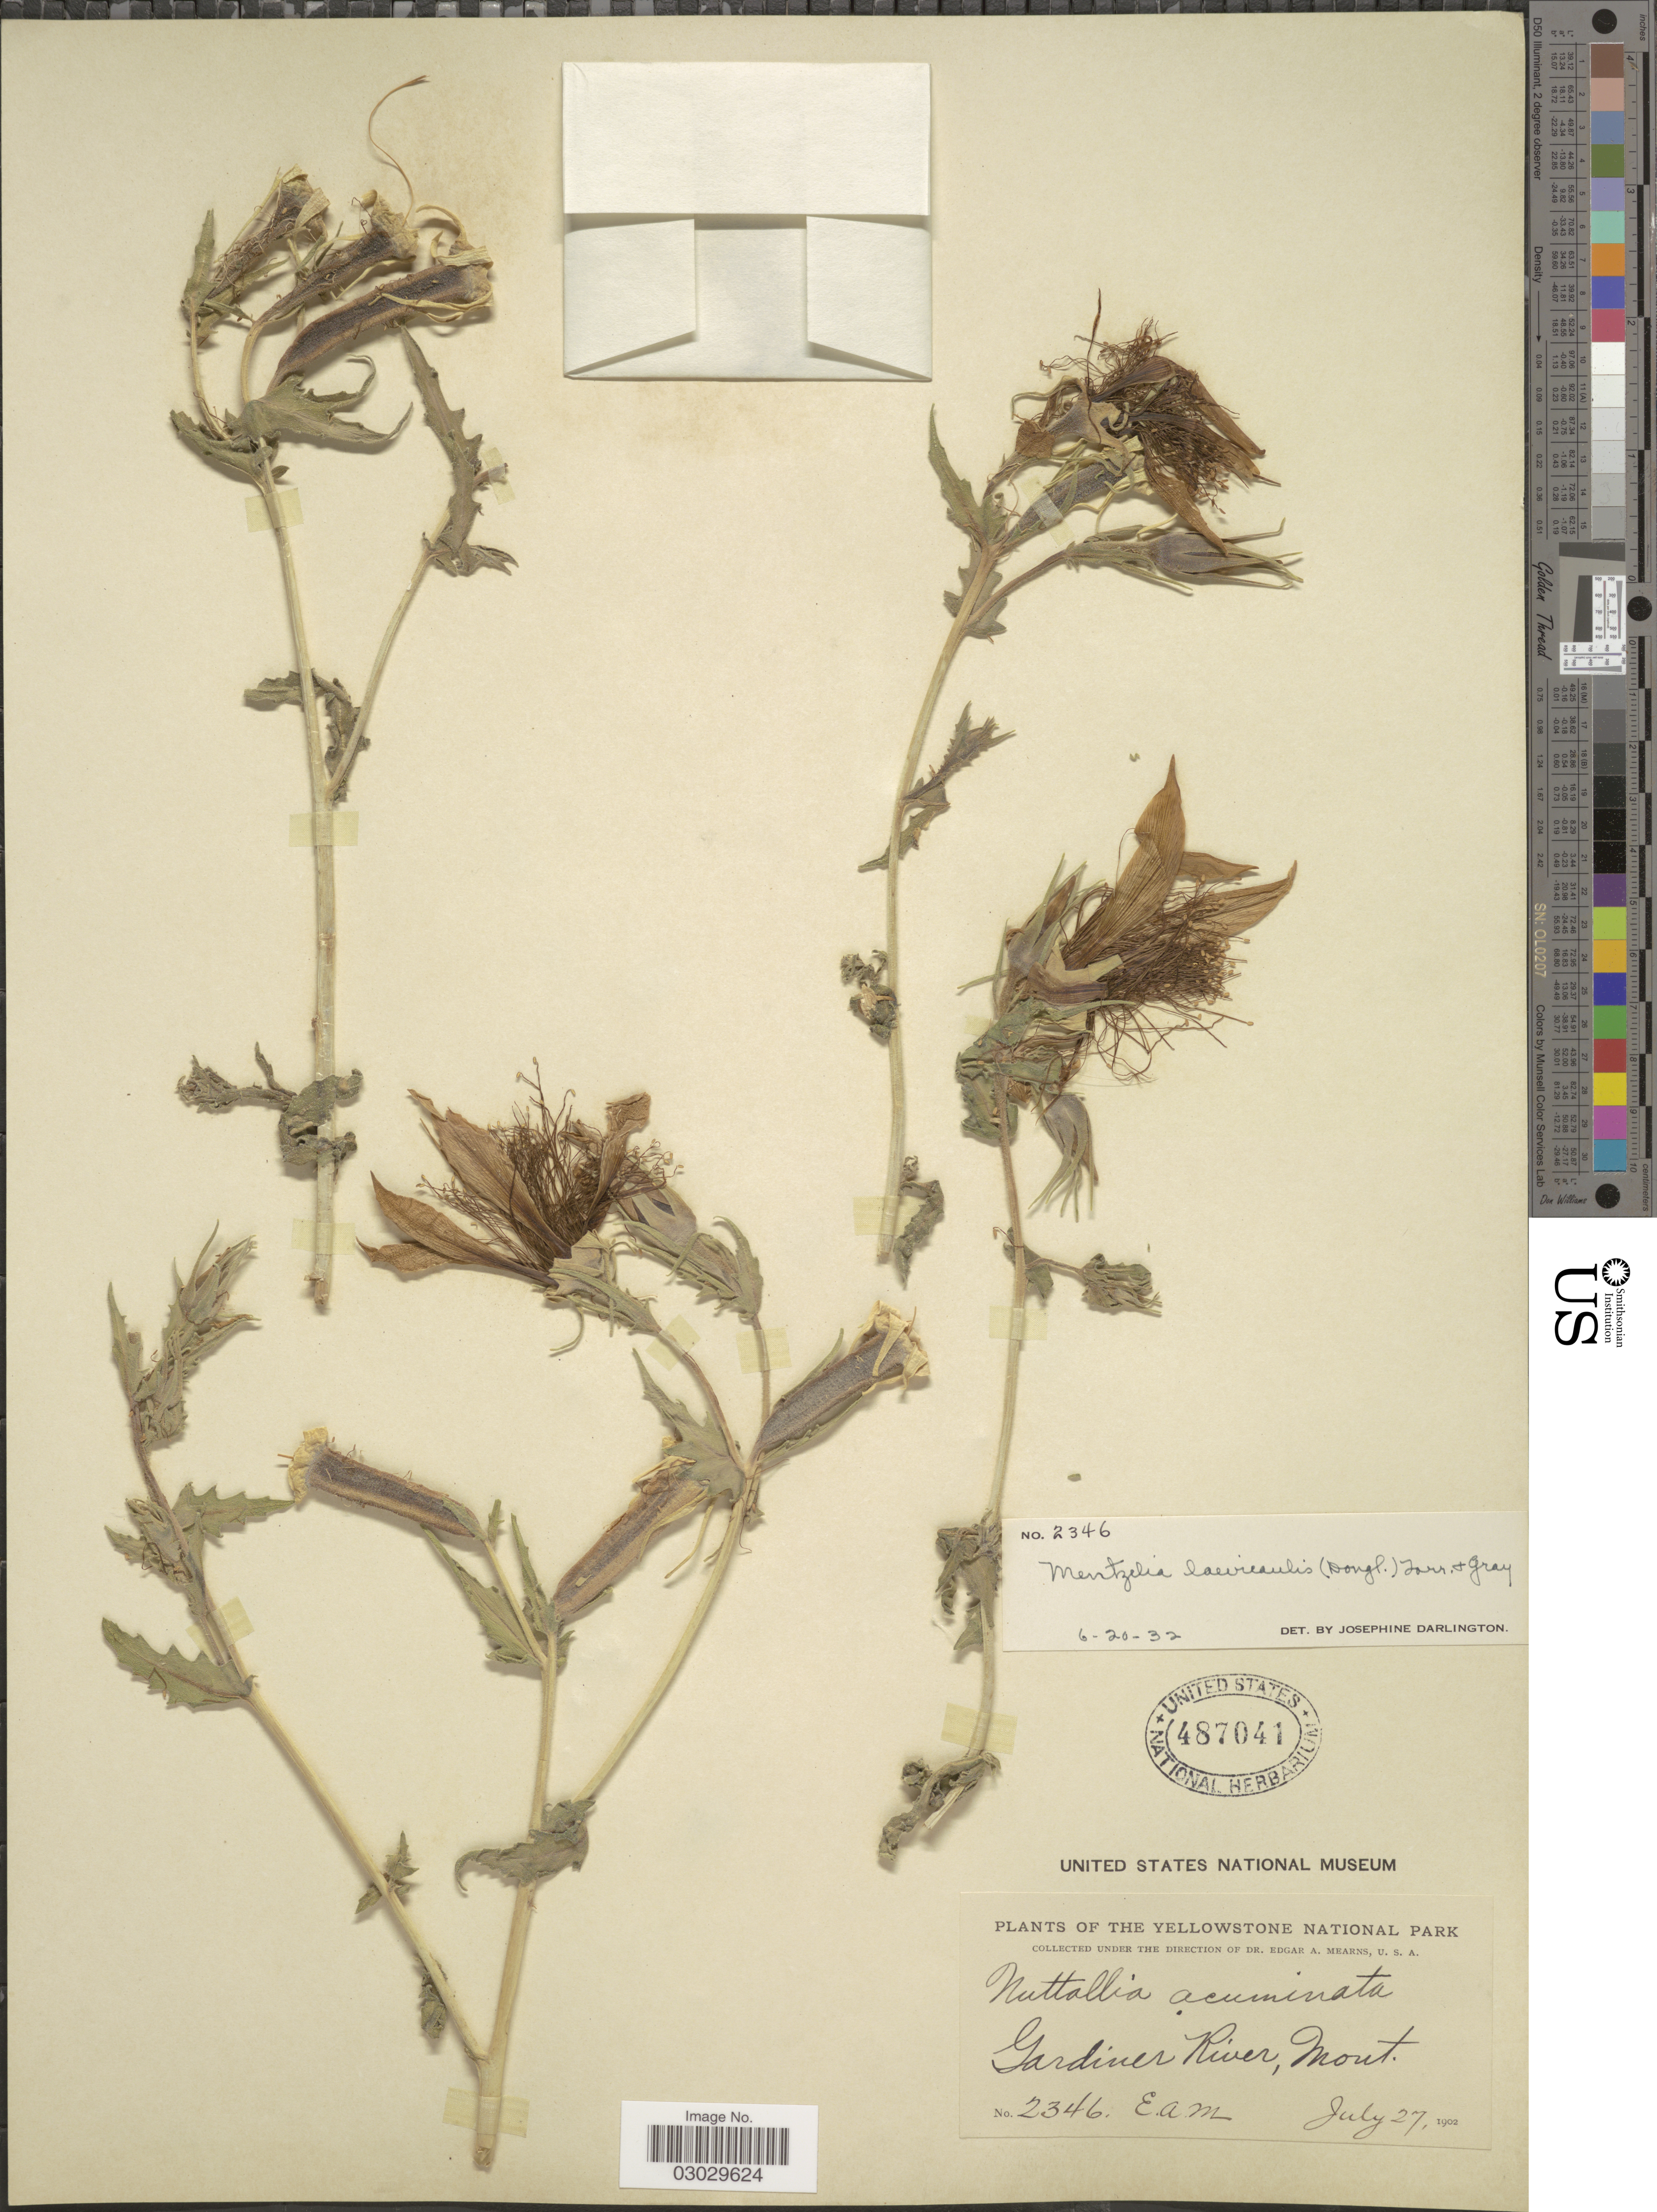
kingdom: Plantae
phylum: Tracheophyta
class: Magnoliopsida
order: Cornales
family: Loasaceae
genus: Mentzelia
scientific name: Mentzelia laevicaulis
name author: (Douglas ex Hook.) Torr. & A. Gray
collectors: E. A. Mearns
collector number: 2346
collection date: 1902-07-27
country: United States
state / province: Montana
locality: The Yellowstone National Park. Gardiner River.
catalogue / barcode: US 487041